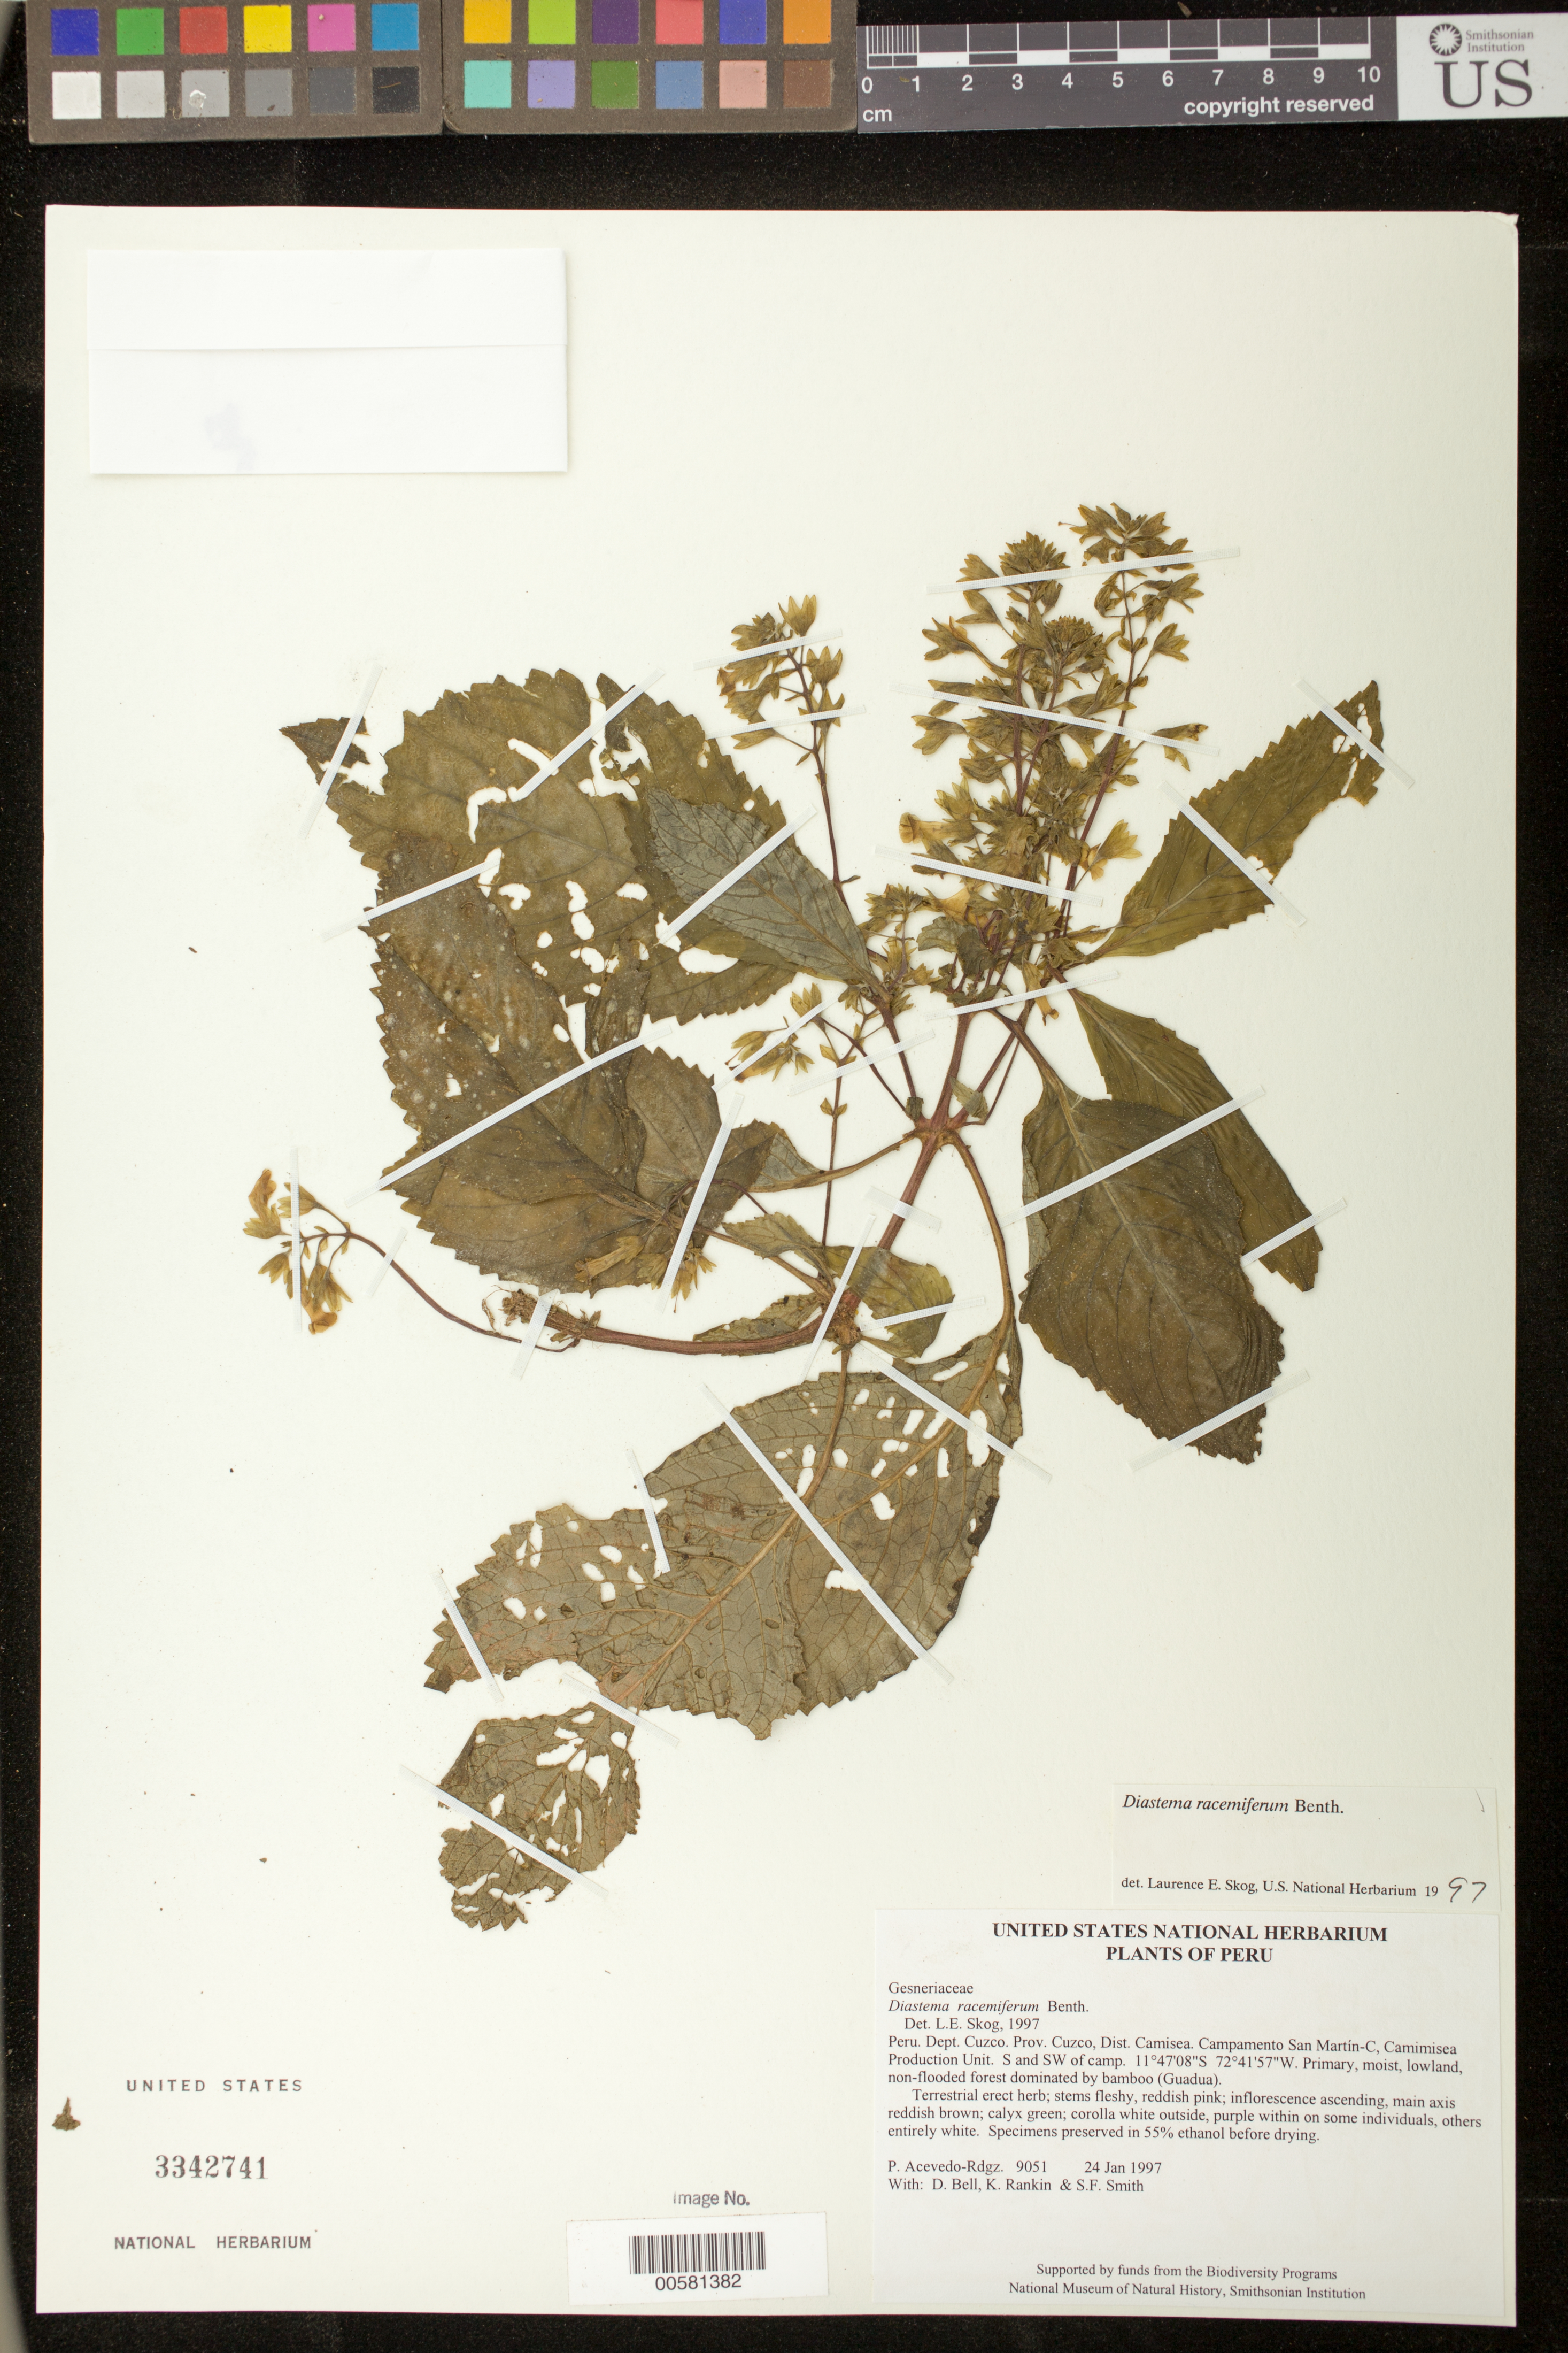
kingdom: Plantae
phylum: Tracheophyta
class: Magnoliopsida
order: Lamiales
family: Gesneriaceae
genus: Diastema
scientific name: Diastema racemiferum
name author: Benth.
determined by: Skog, Laurence E.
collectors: P. Acevedo-Rodr., D. A. Bell, K. Rankin & S.F. Smith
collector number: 9051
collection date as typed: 24 Jan 1997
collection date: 1997-01-24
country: Peru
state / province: Cusco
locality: Prov. Cuzco, Dtto. Camisea; Campamento San Martín-C, Camisea Production Unit; S and SW of camp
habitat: Primary, moist, lowland, non-flooded forest dominated by bamboo (Guadua); wet season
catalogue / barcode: US 3342741